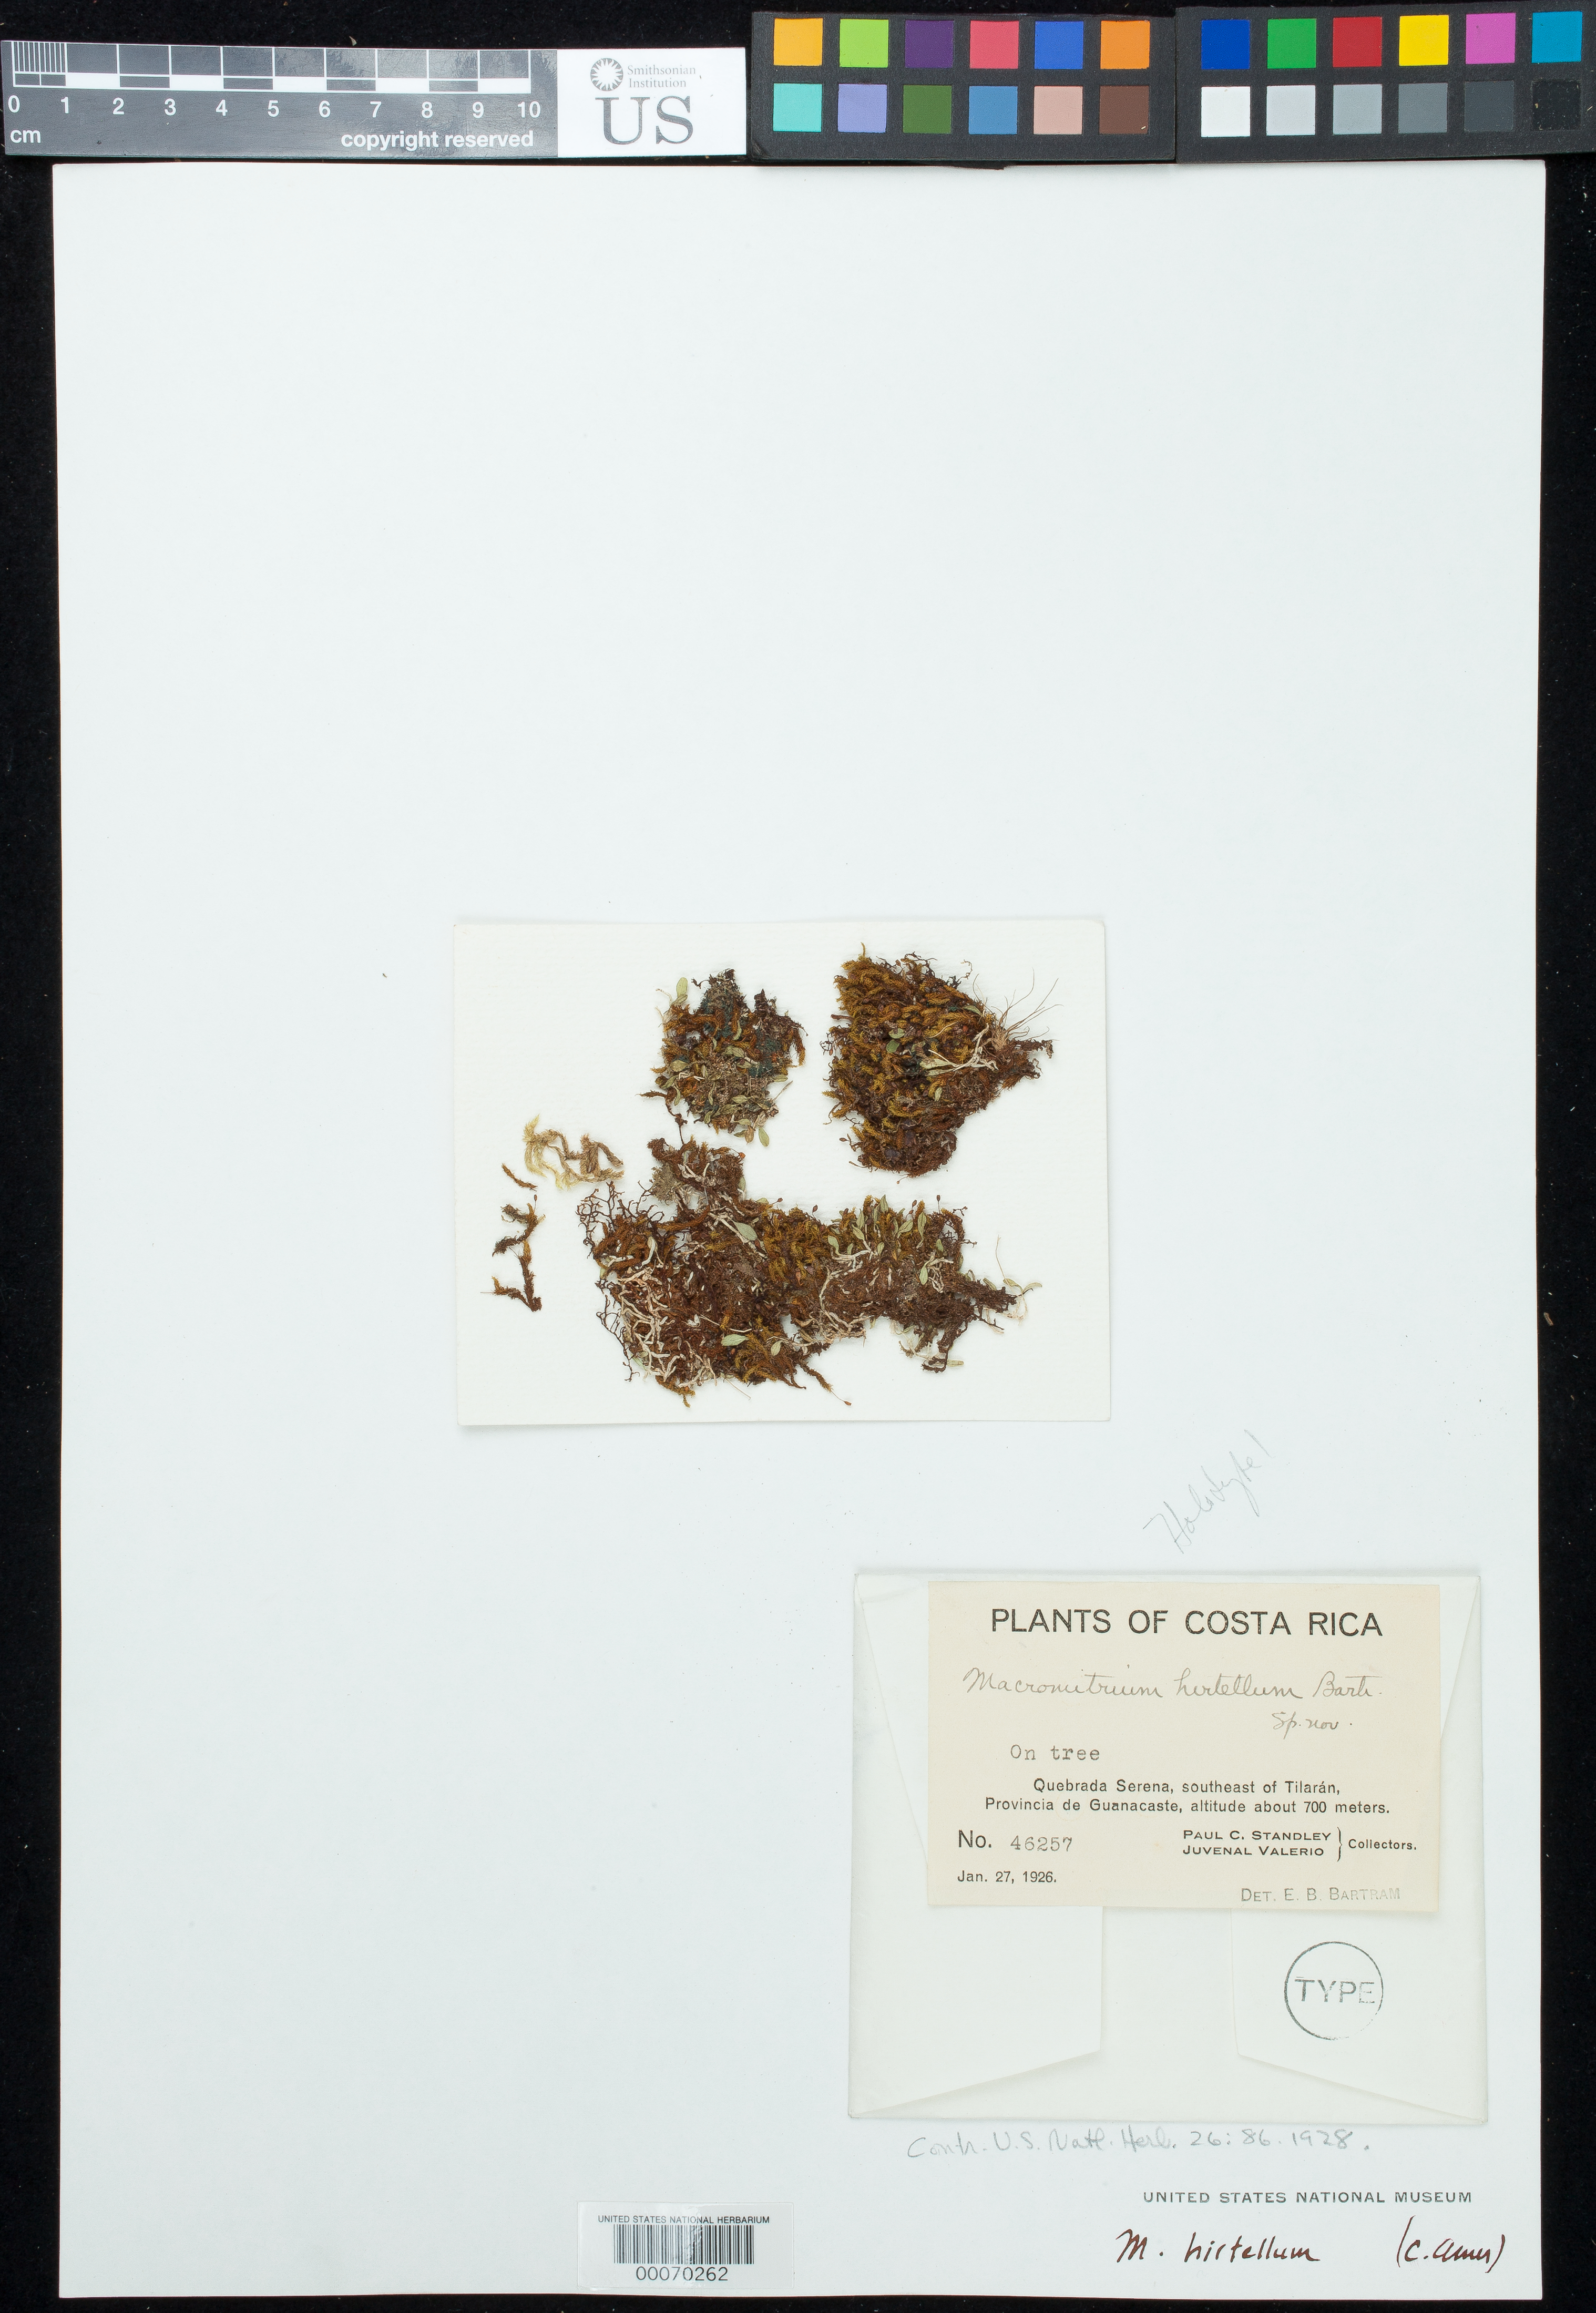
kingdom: Plantae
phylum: Bryophyta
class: Bryopsida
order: Orthotrichales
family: Orthotrichaceae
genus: Macromitrium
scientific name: Macromitrium hirtellum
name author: E.B. Bartram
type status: Holotype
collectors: P. C. Standley & J. Valerio R.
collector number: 46257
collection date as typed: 27 Jan 1926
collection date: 1926-01-27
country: Costa Rica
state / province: Guanacaste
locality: Quebrada Serena, SE of Tilaran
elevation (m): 700